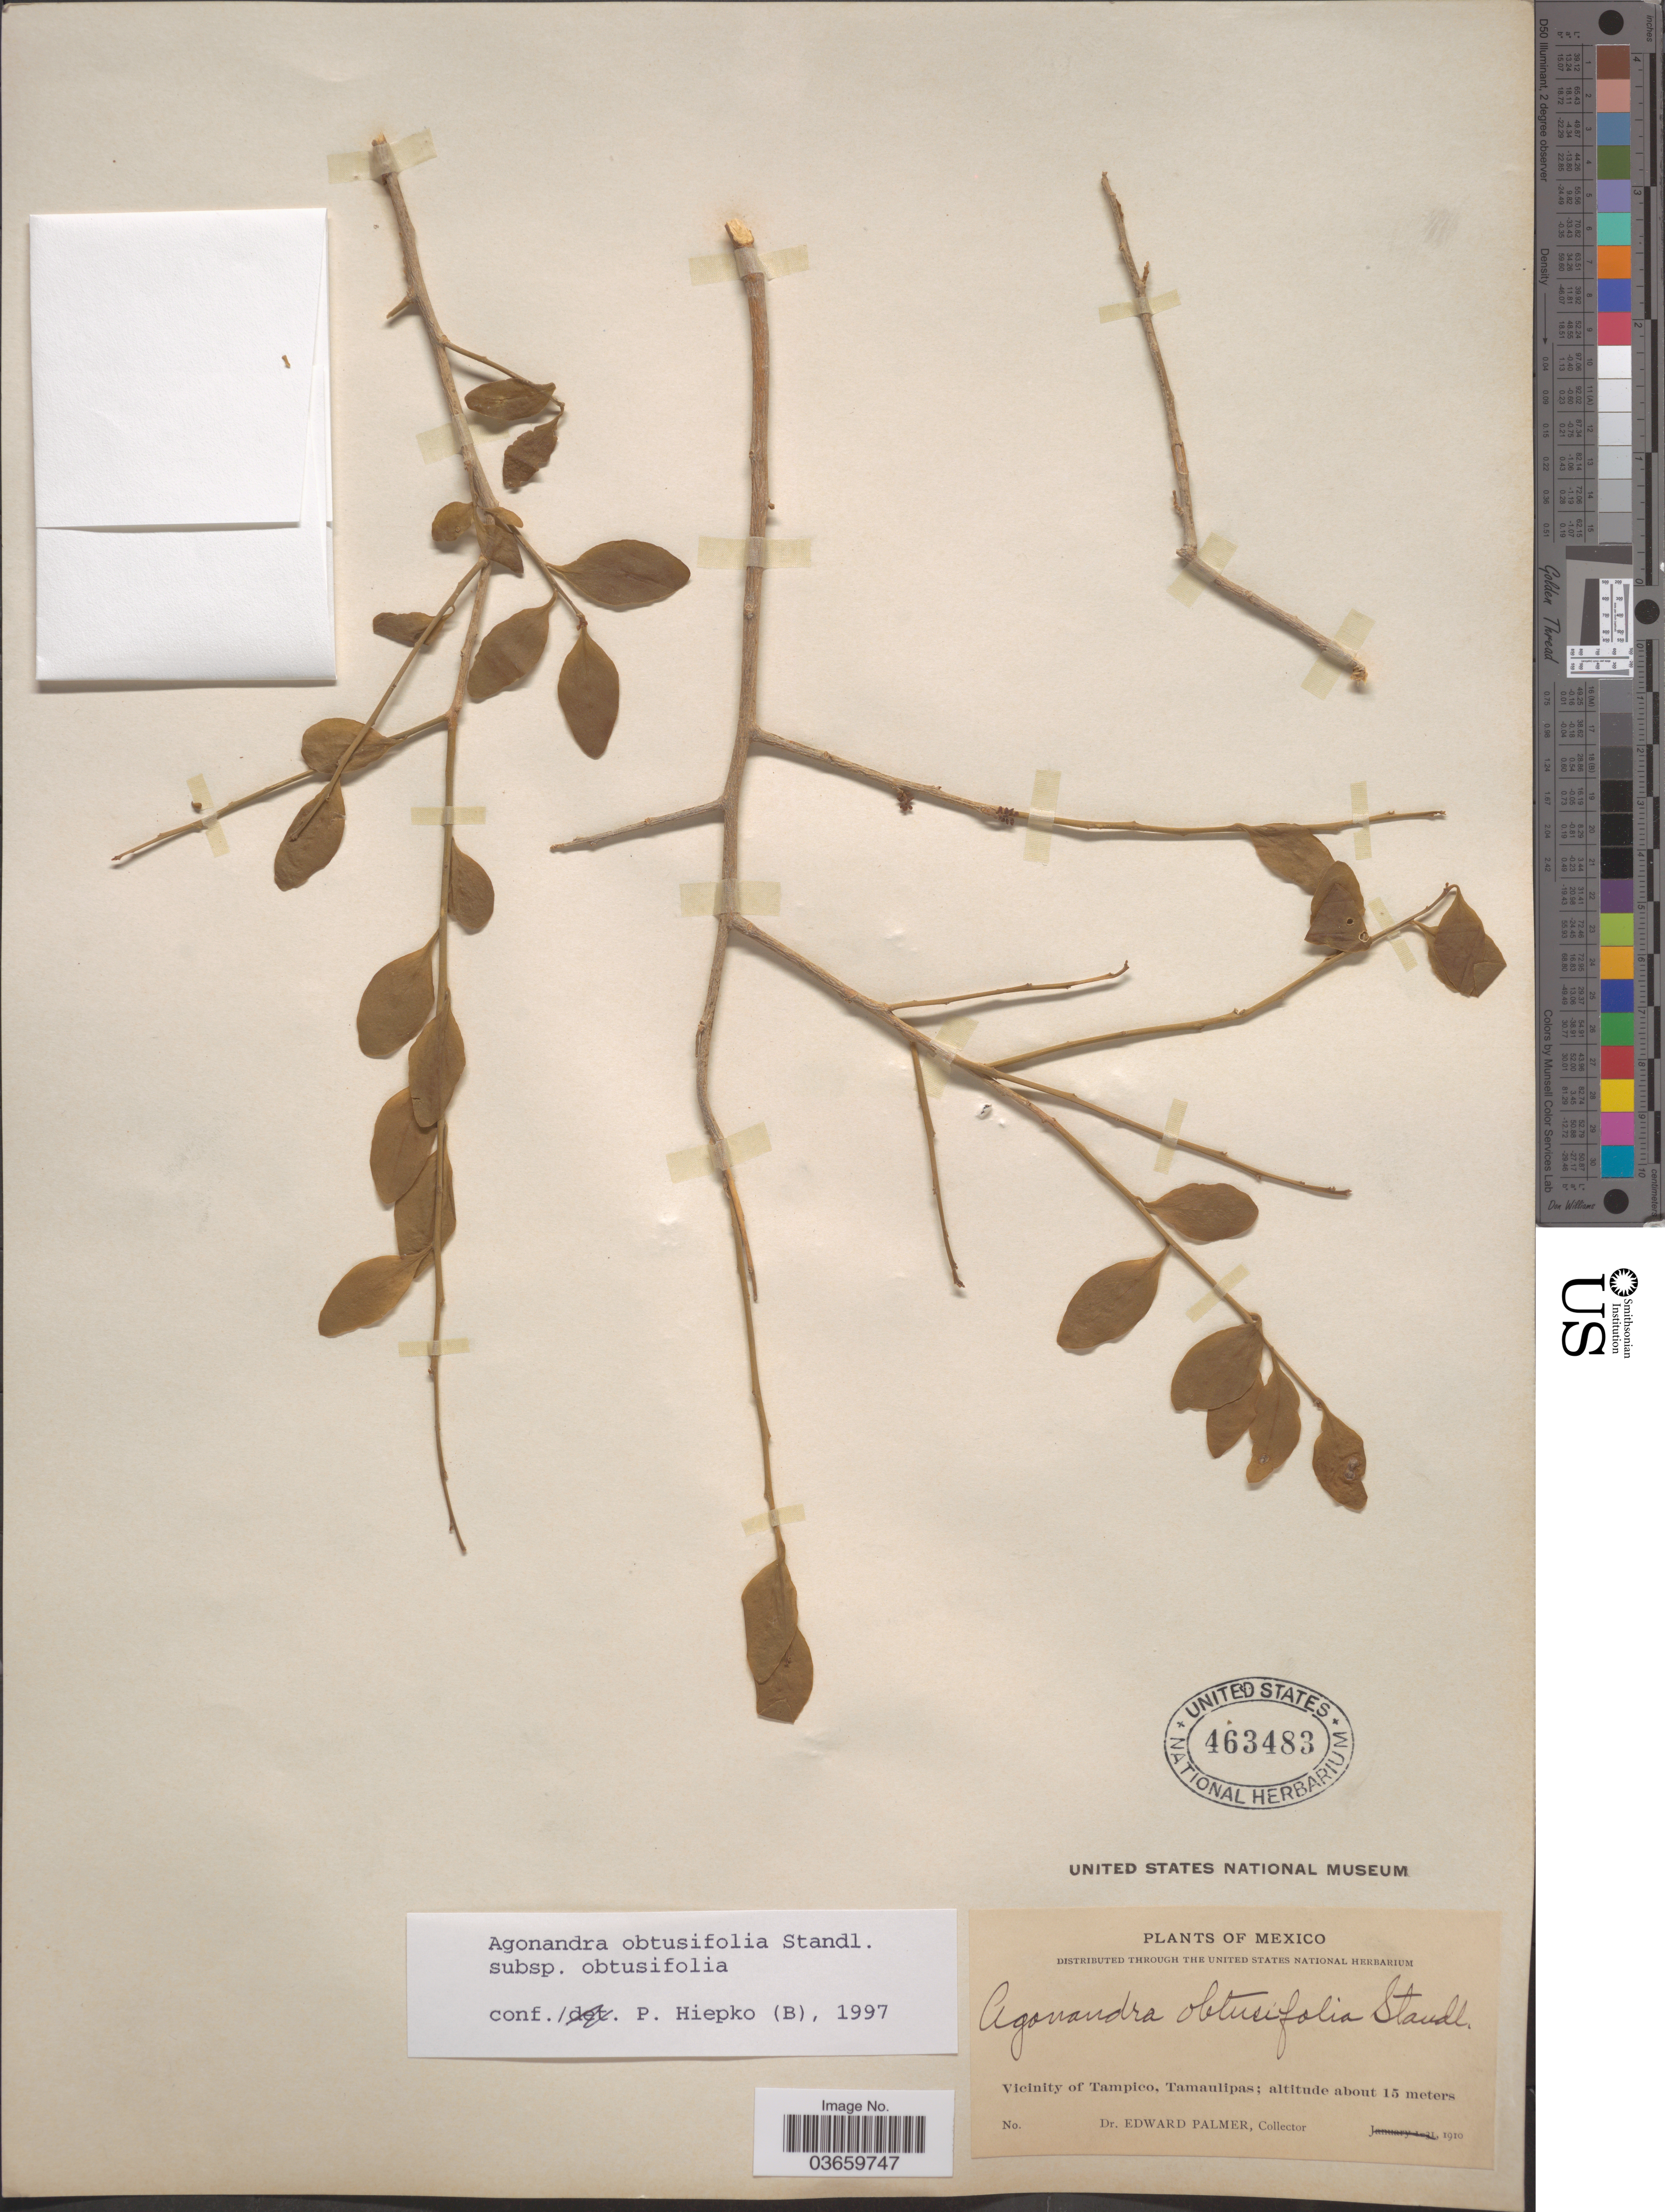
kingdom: Plantae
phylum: Tracheophyta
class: Magnoliopsida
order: Santalales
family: Opiliaceae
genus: Agonandra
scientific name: Agonandra obtusifolia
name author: Standl.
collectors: E. Palmer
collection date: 1910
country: Mexico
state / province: Tamaulipas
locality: Vicinity of Tampico.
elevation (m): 15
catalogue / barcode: US 463483